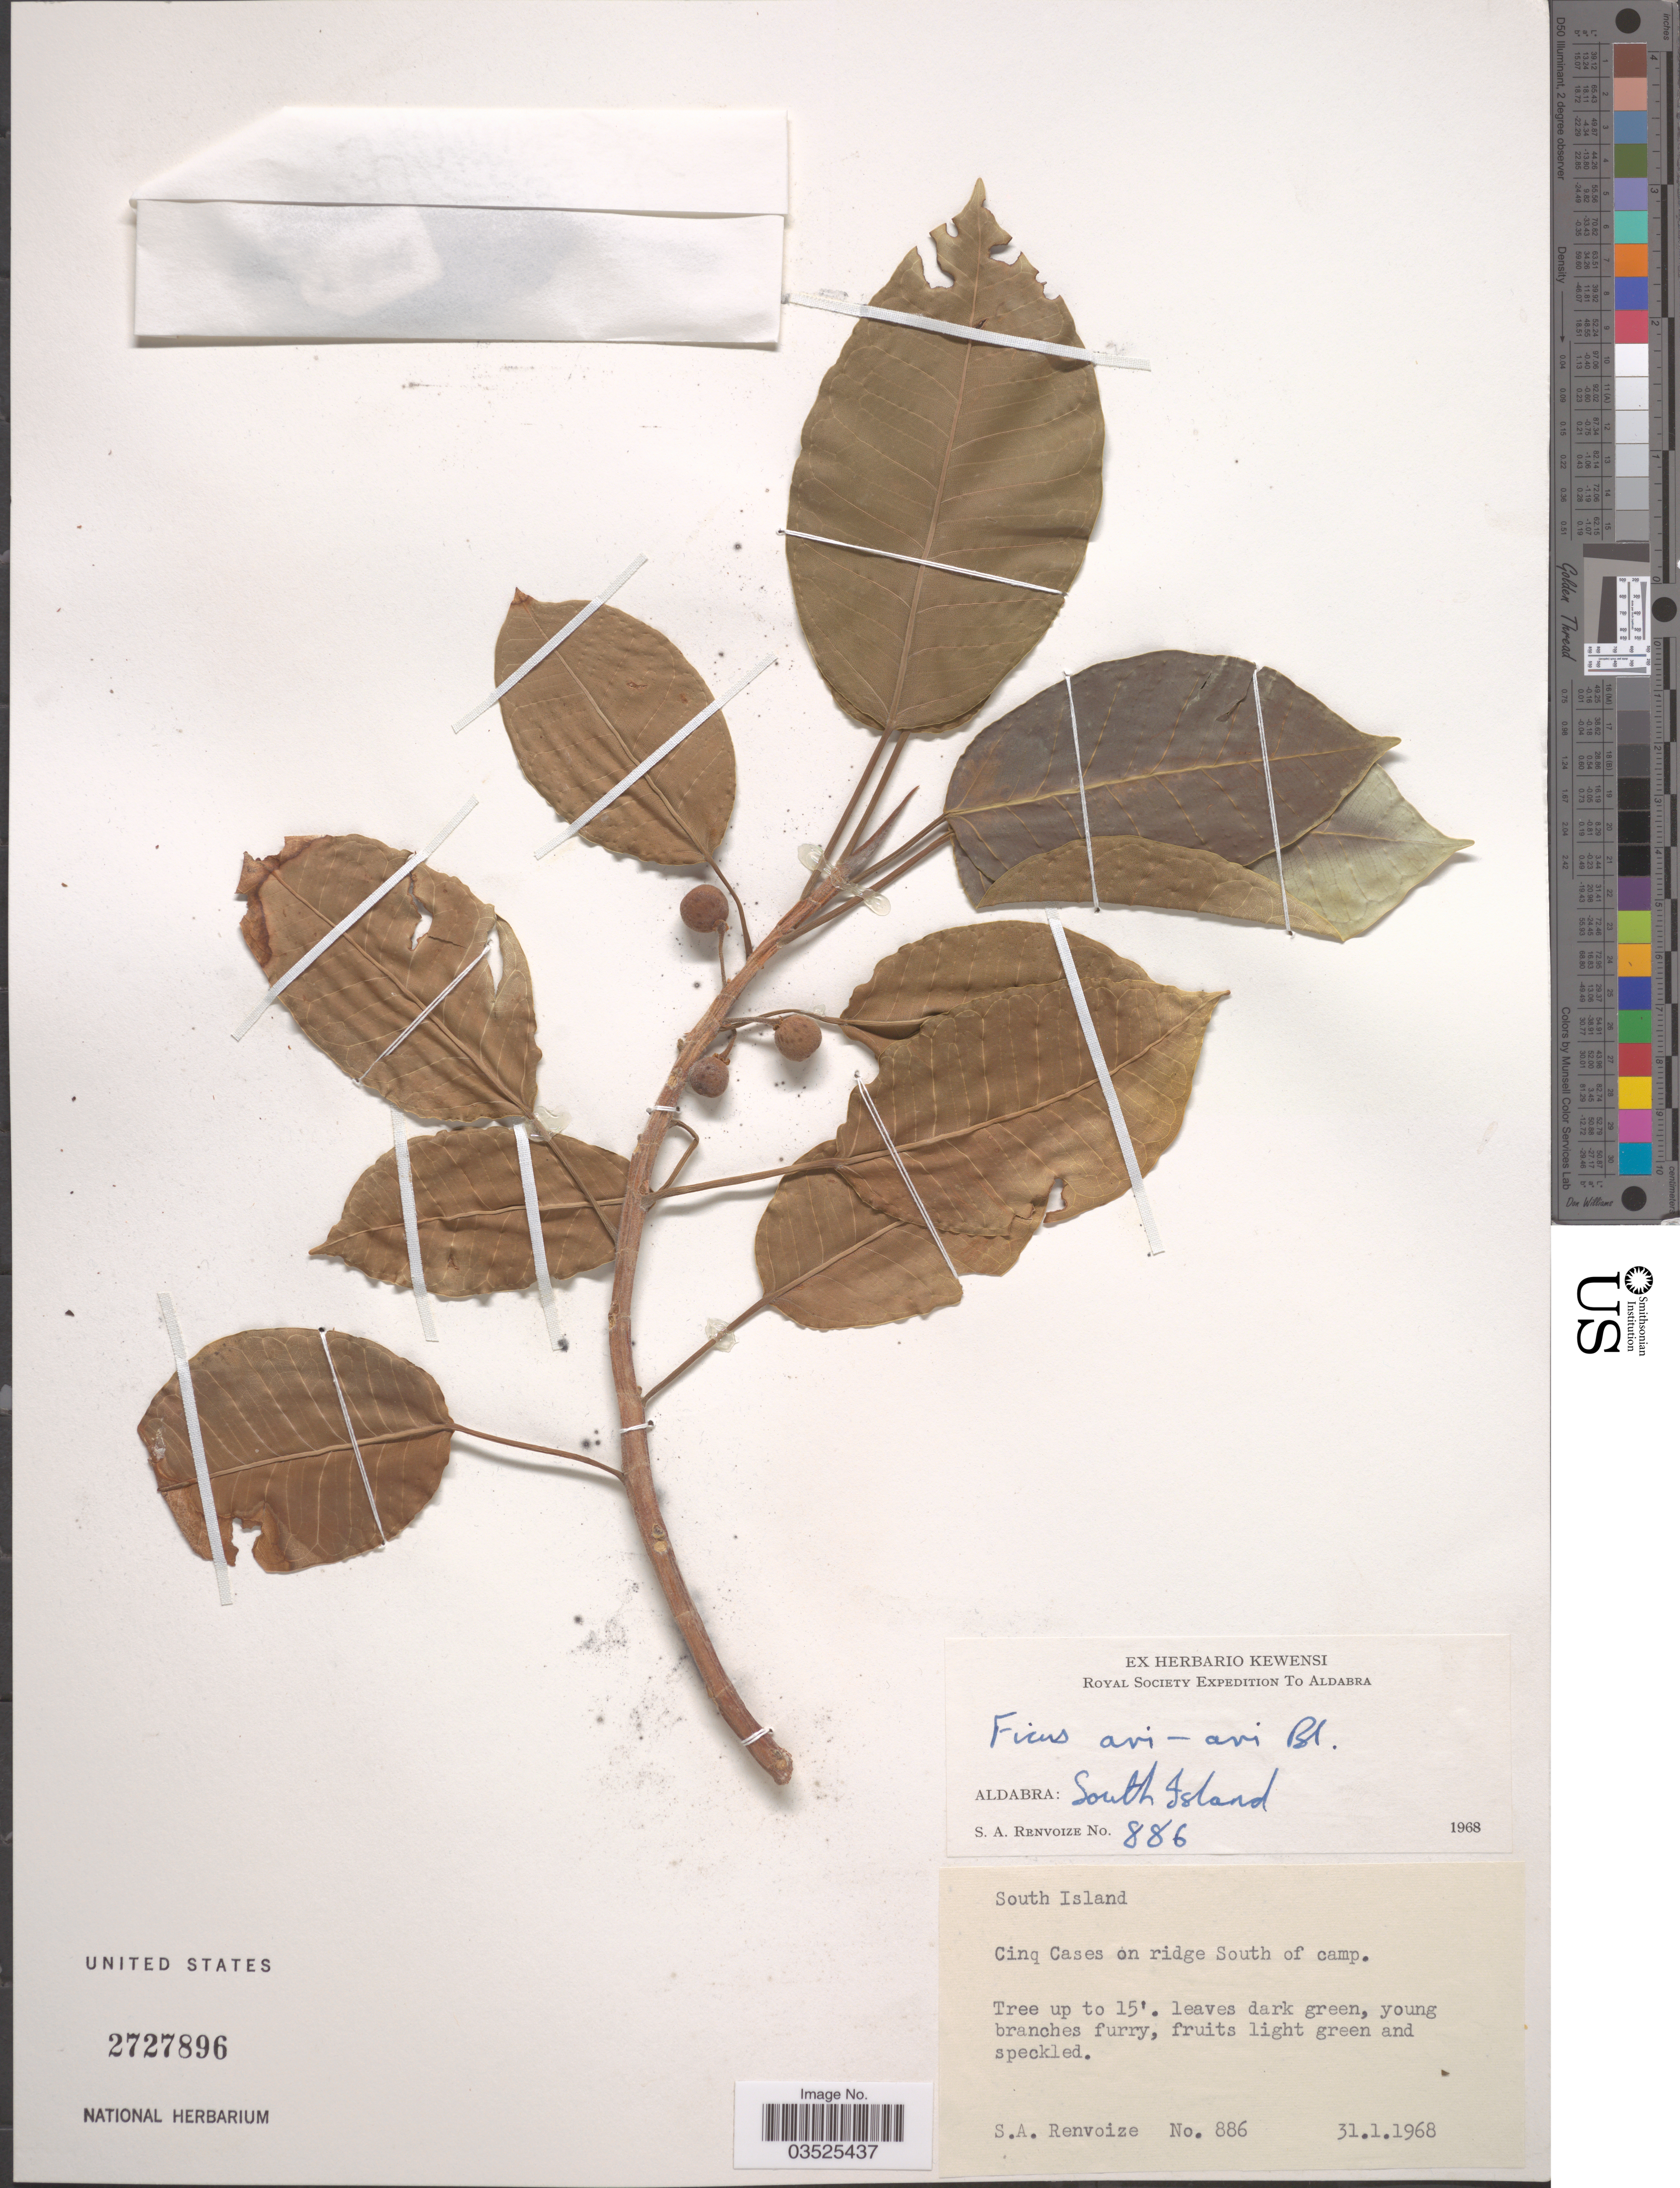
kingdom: Plantae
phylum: Tracheophyta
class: Magnoliopsida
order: Rosales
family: Moraceae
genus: Ficus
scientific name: Ficus avi-avi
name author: Blume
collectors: S. A. Renvoize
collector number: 886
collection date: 1968-01-31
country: Seychelles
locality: Aldabra: South Island. Cinq Cases on ridge South of camp.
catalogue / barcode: US 2727896